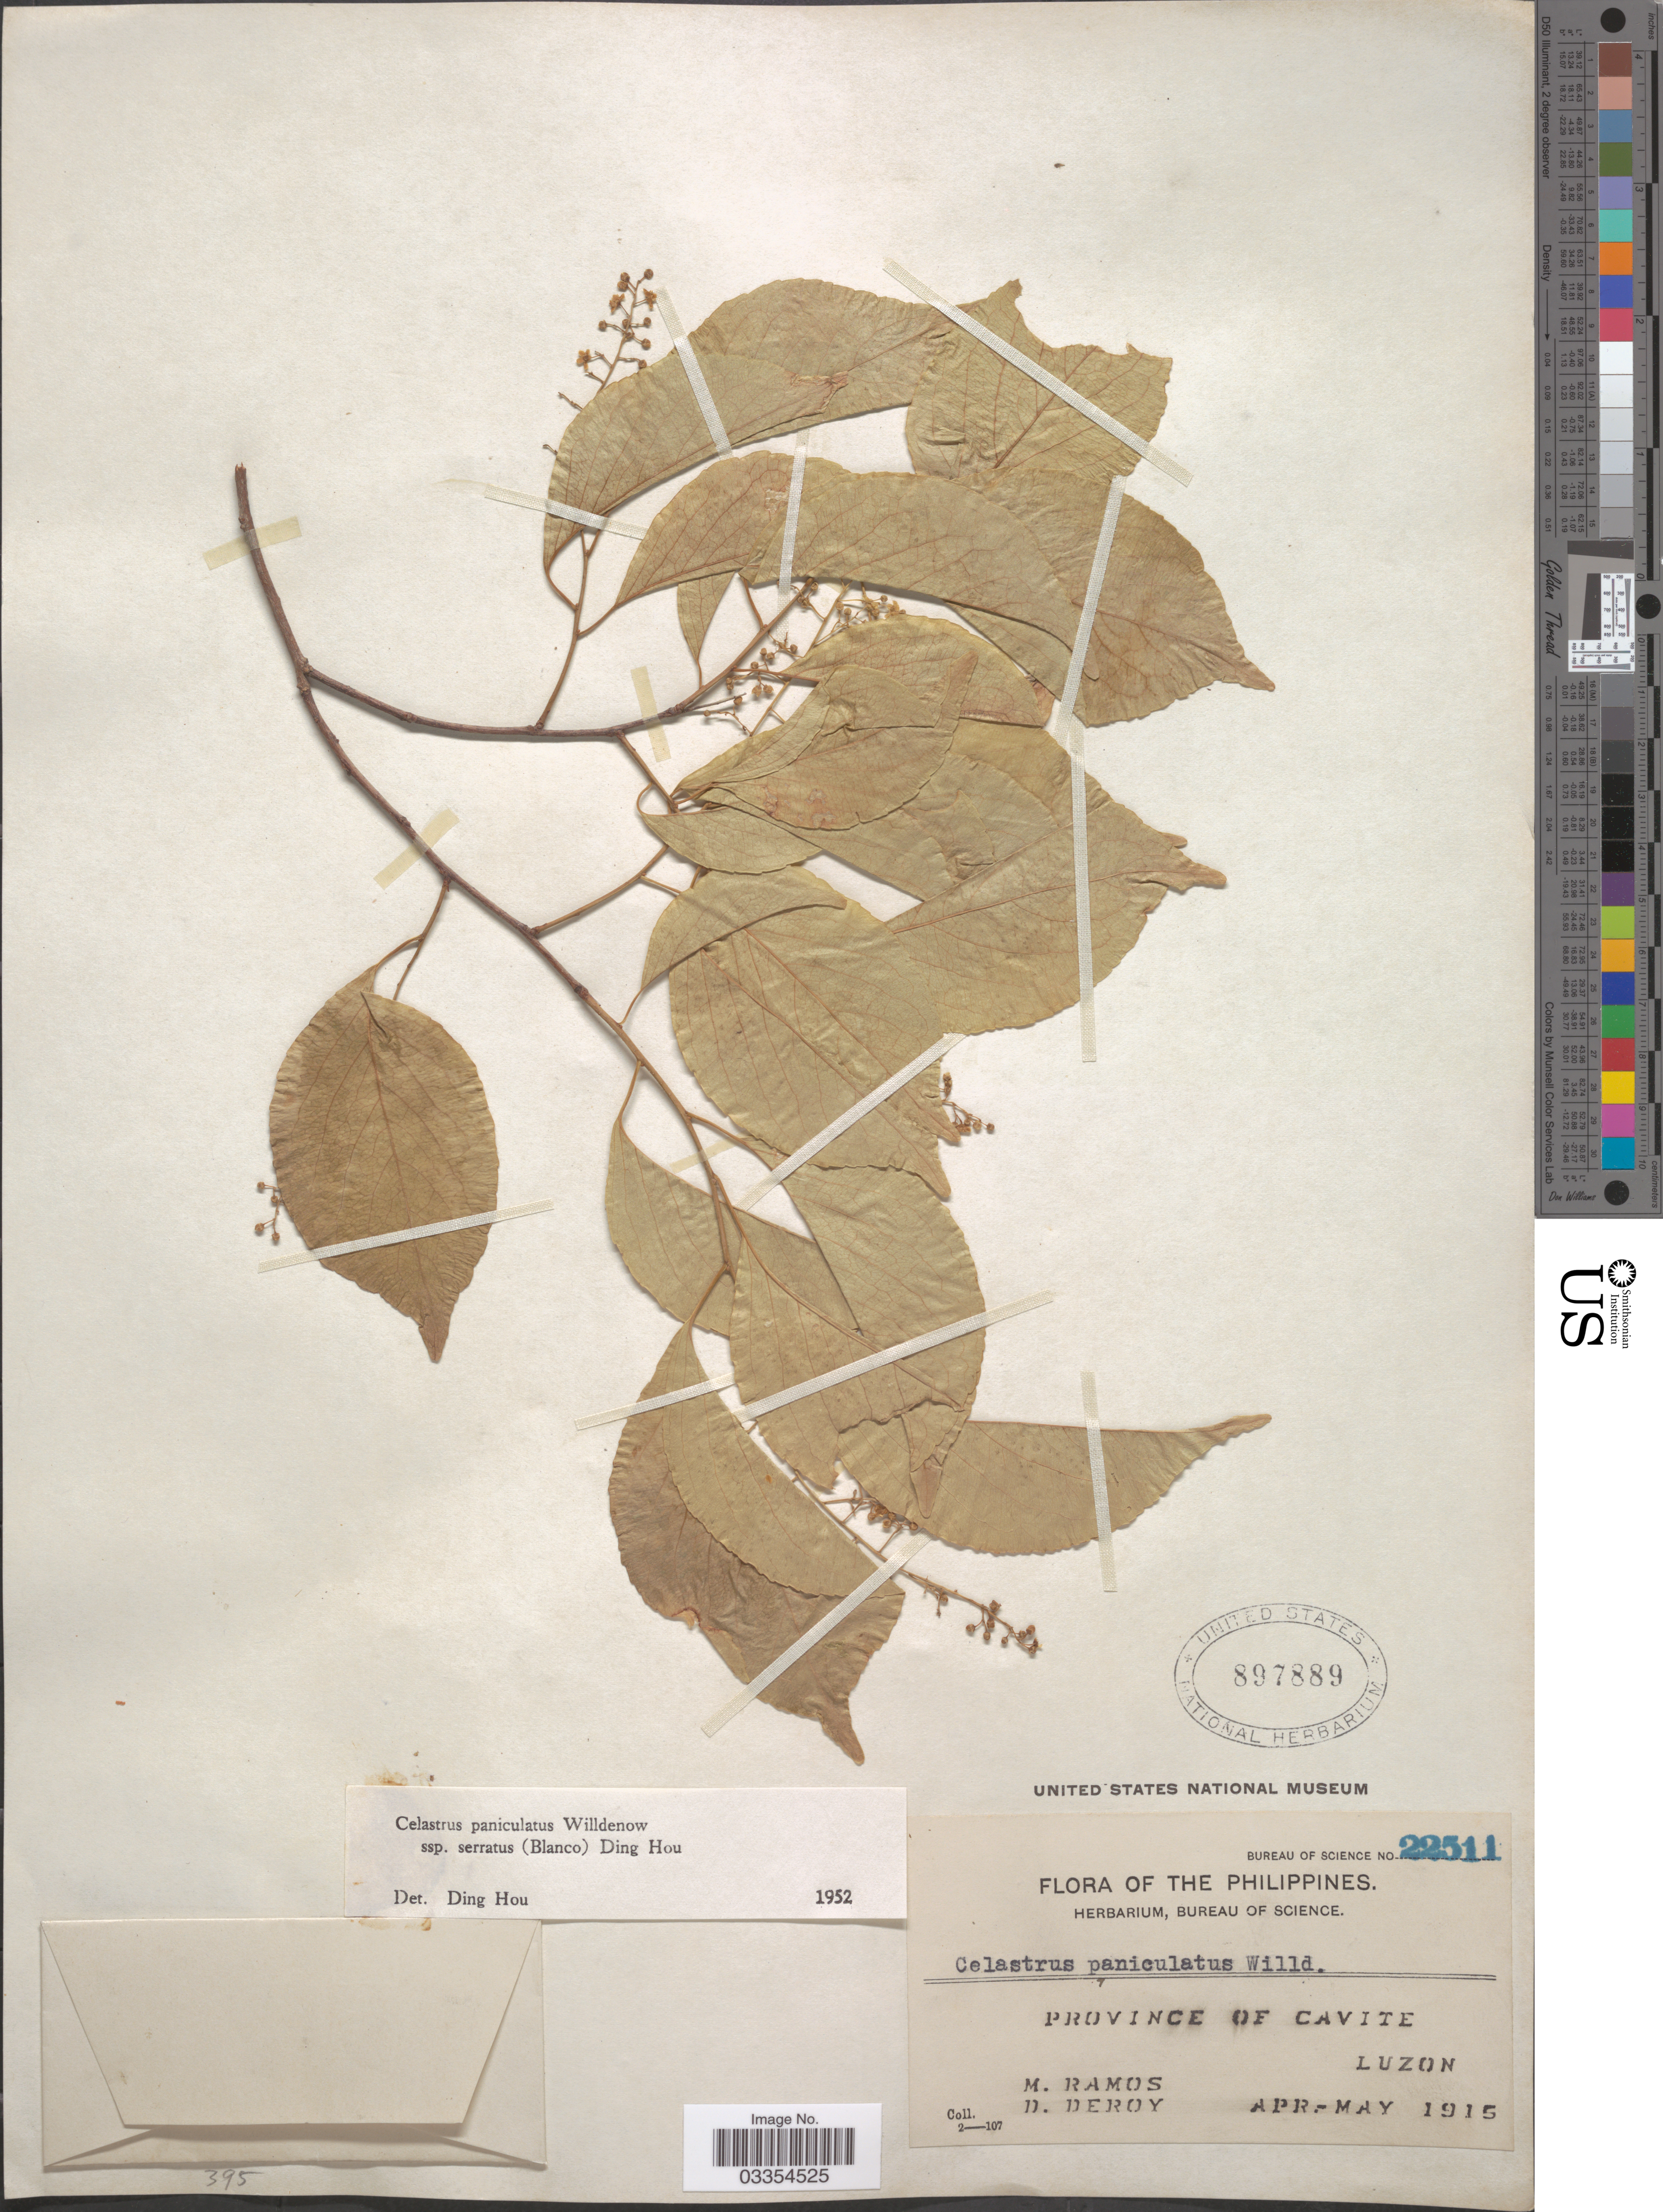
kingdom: Plantae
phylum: Tracheophyta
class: Magnoliopsida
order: Celastrales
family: Celastraceae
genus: Celastrus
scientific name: Celastrus paniculatus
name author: Willd.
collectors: M. Ramos & D. Deroy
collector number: Bureau of Science 22511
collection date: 1915-04/1915-05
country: Philippines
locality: Province of Cavite, Luzon.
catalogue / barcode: US 897889